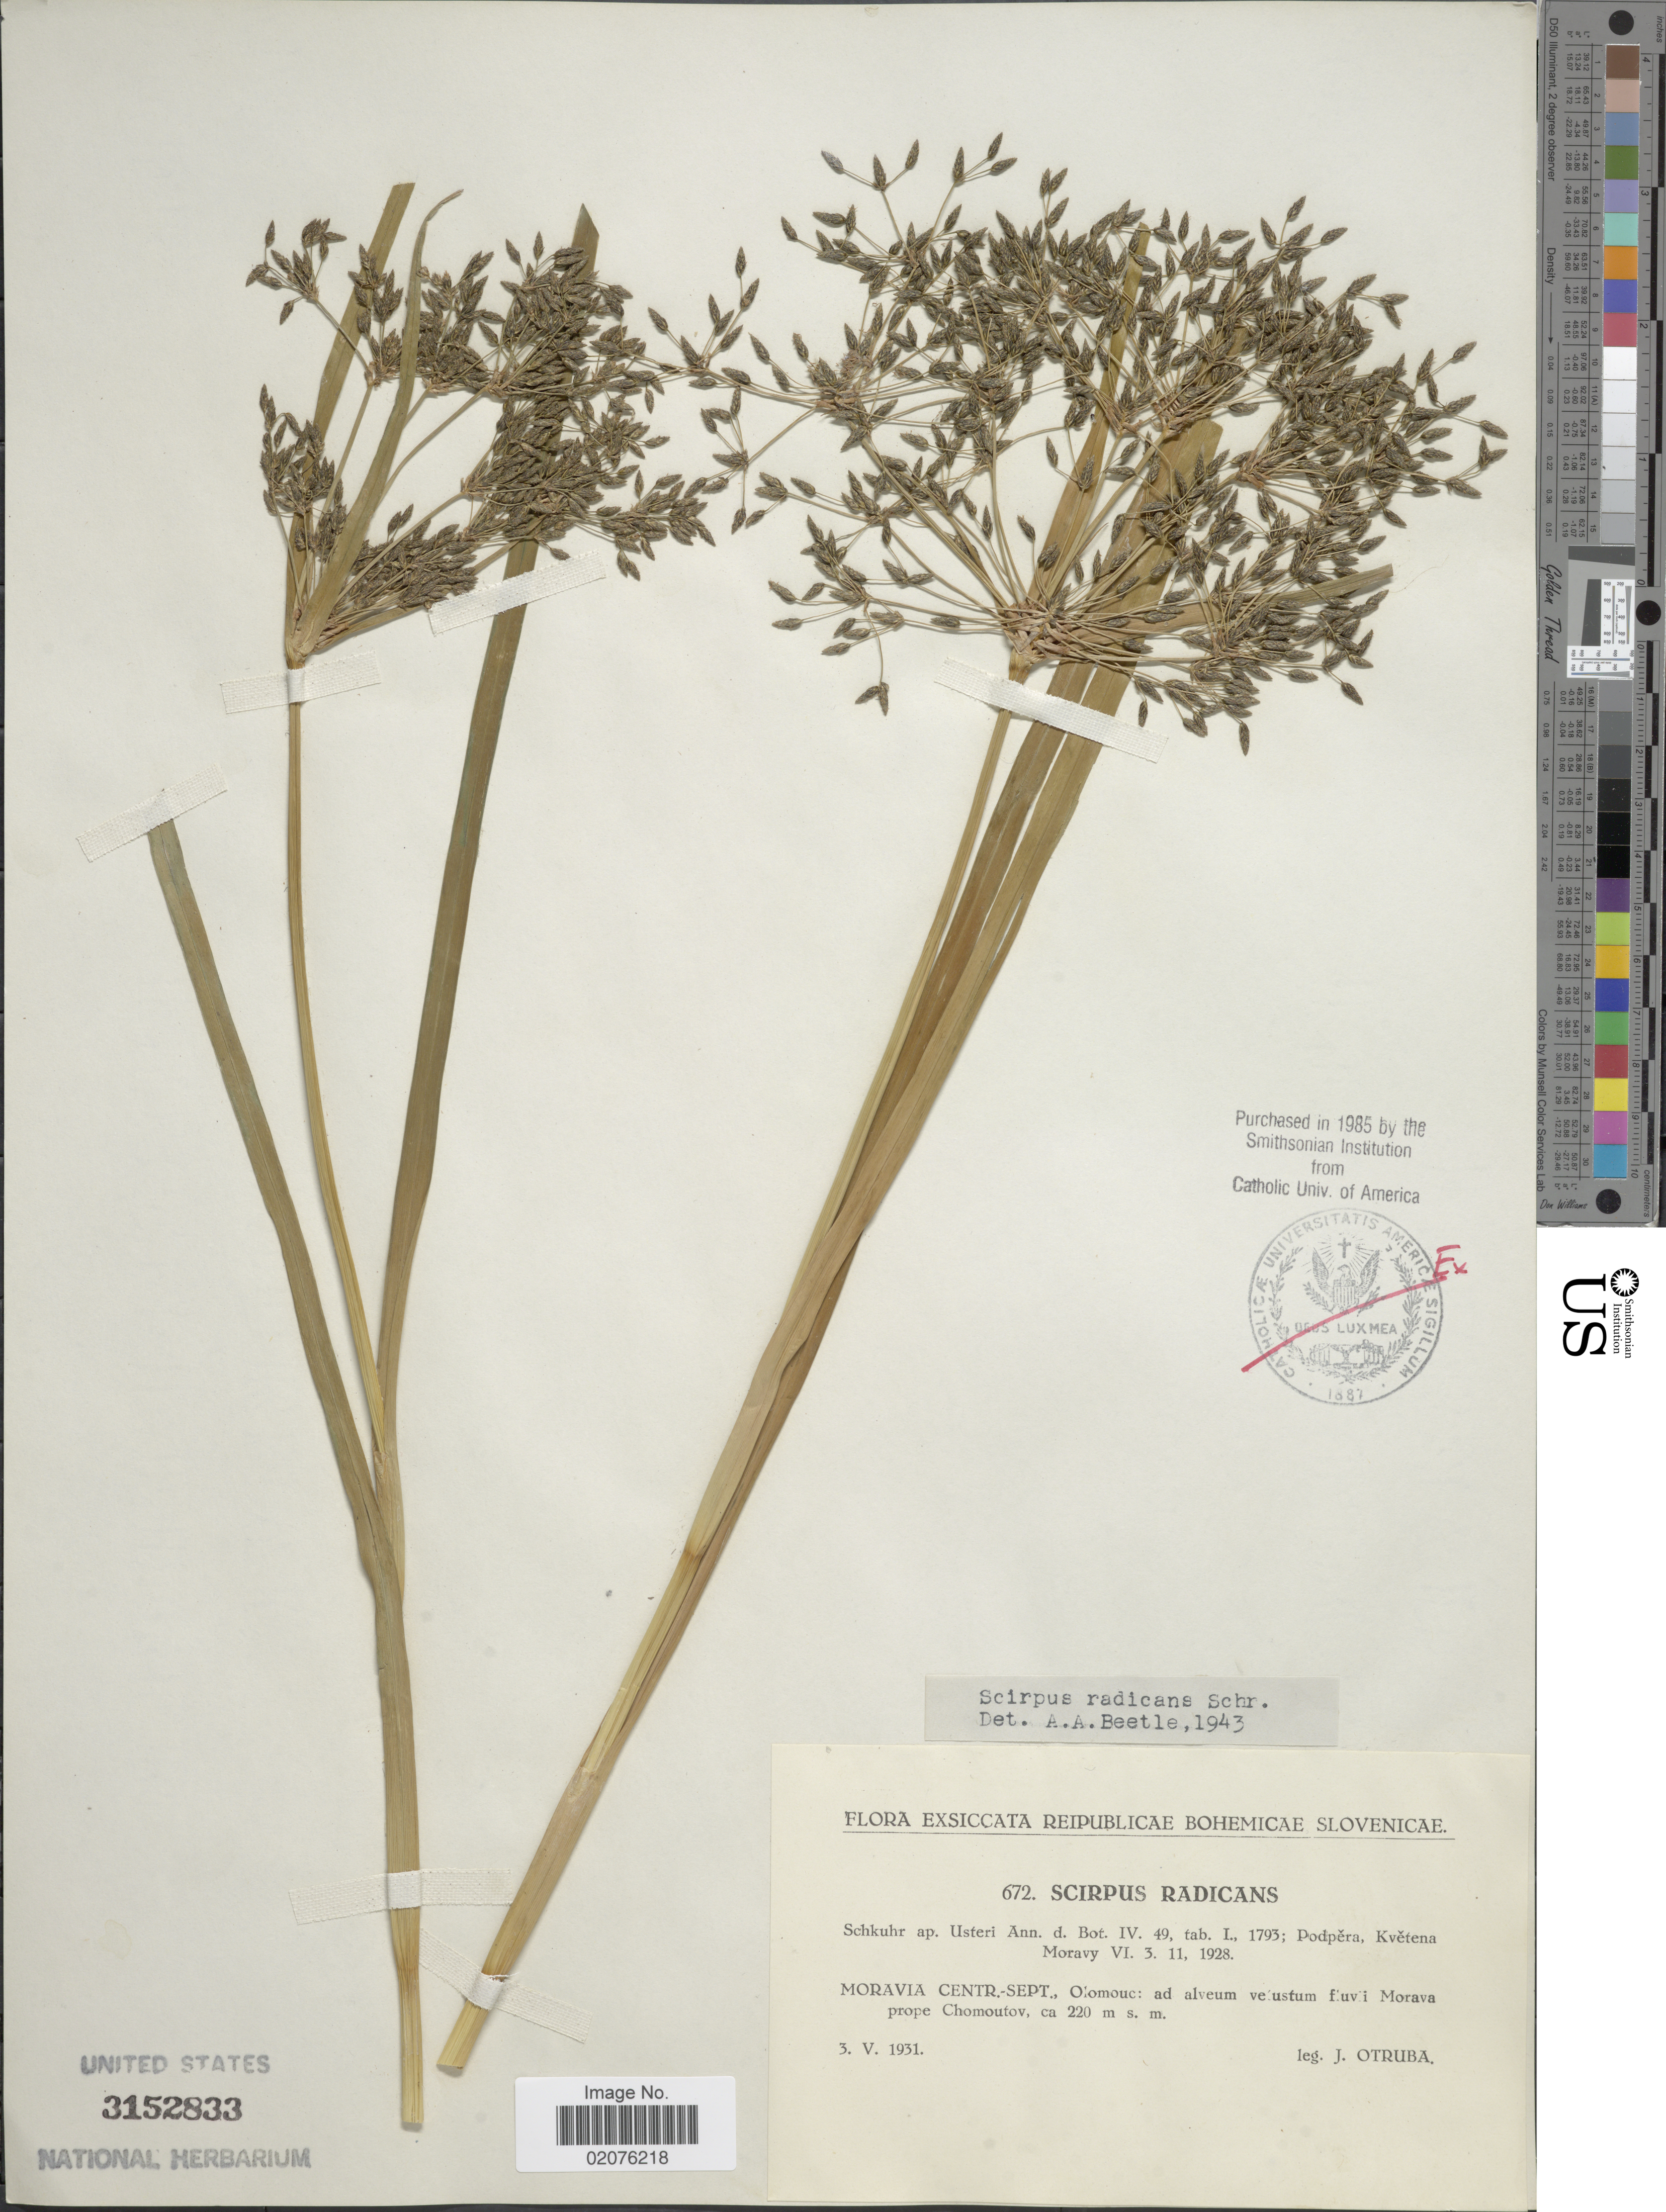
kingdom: Plantae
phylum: Tracheophyta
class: Liliopsida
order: Poales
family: Cyperaceae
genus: Scirpus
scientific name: Scirpus radicans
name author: Schkuhr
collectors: J. Otruba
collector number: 672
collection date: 1931-05-03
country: Czechia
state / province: Olomouc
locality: Moravia Centr.- Cept. ad alveum velustum fluvi Morava prope Chomoutov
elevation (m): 220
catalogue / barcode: US 3152833